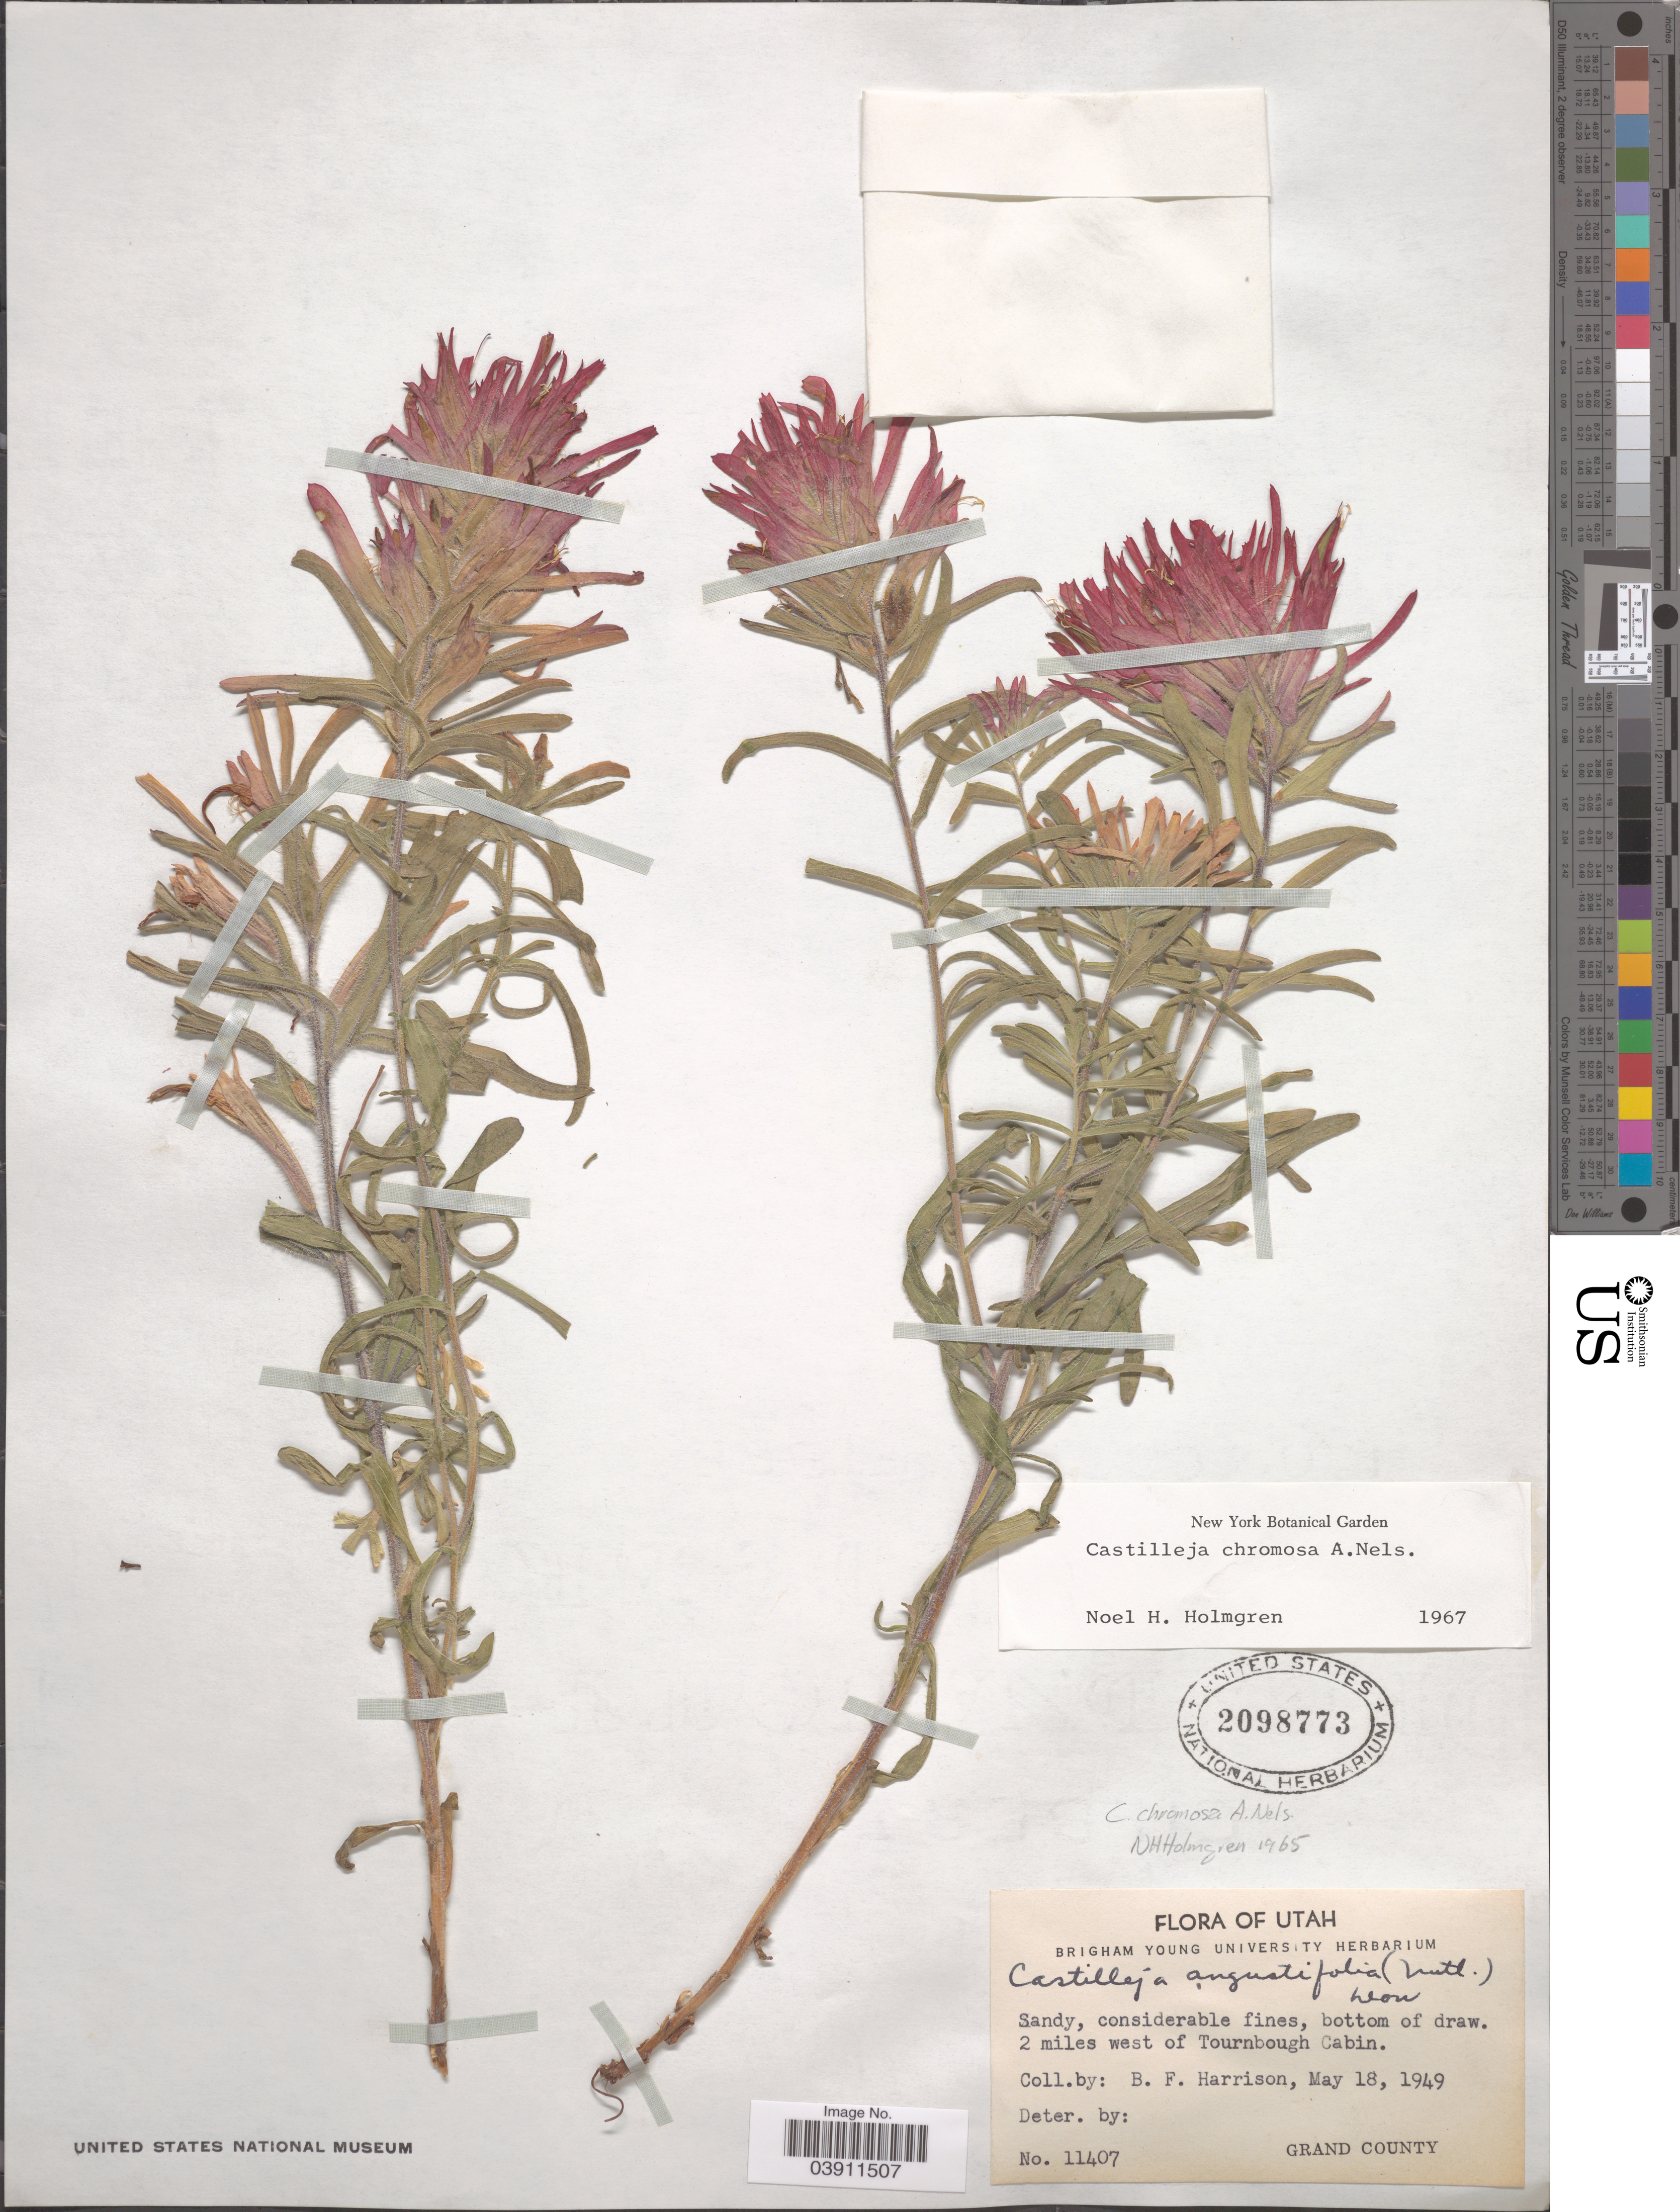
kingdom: Plantae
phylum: Tracheophyta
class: Magnoliopsida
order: Lamiales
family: Orobanchaceae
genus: Castilleja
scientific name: Castilleja chromosa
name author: A. Nelson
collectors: B. F. Harrison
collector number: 11407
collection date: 1949-05-18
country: United States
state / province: Utah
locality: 2 miles west of Tournbough Cabin. Grand County.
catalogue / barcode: US 2098773